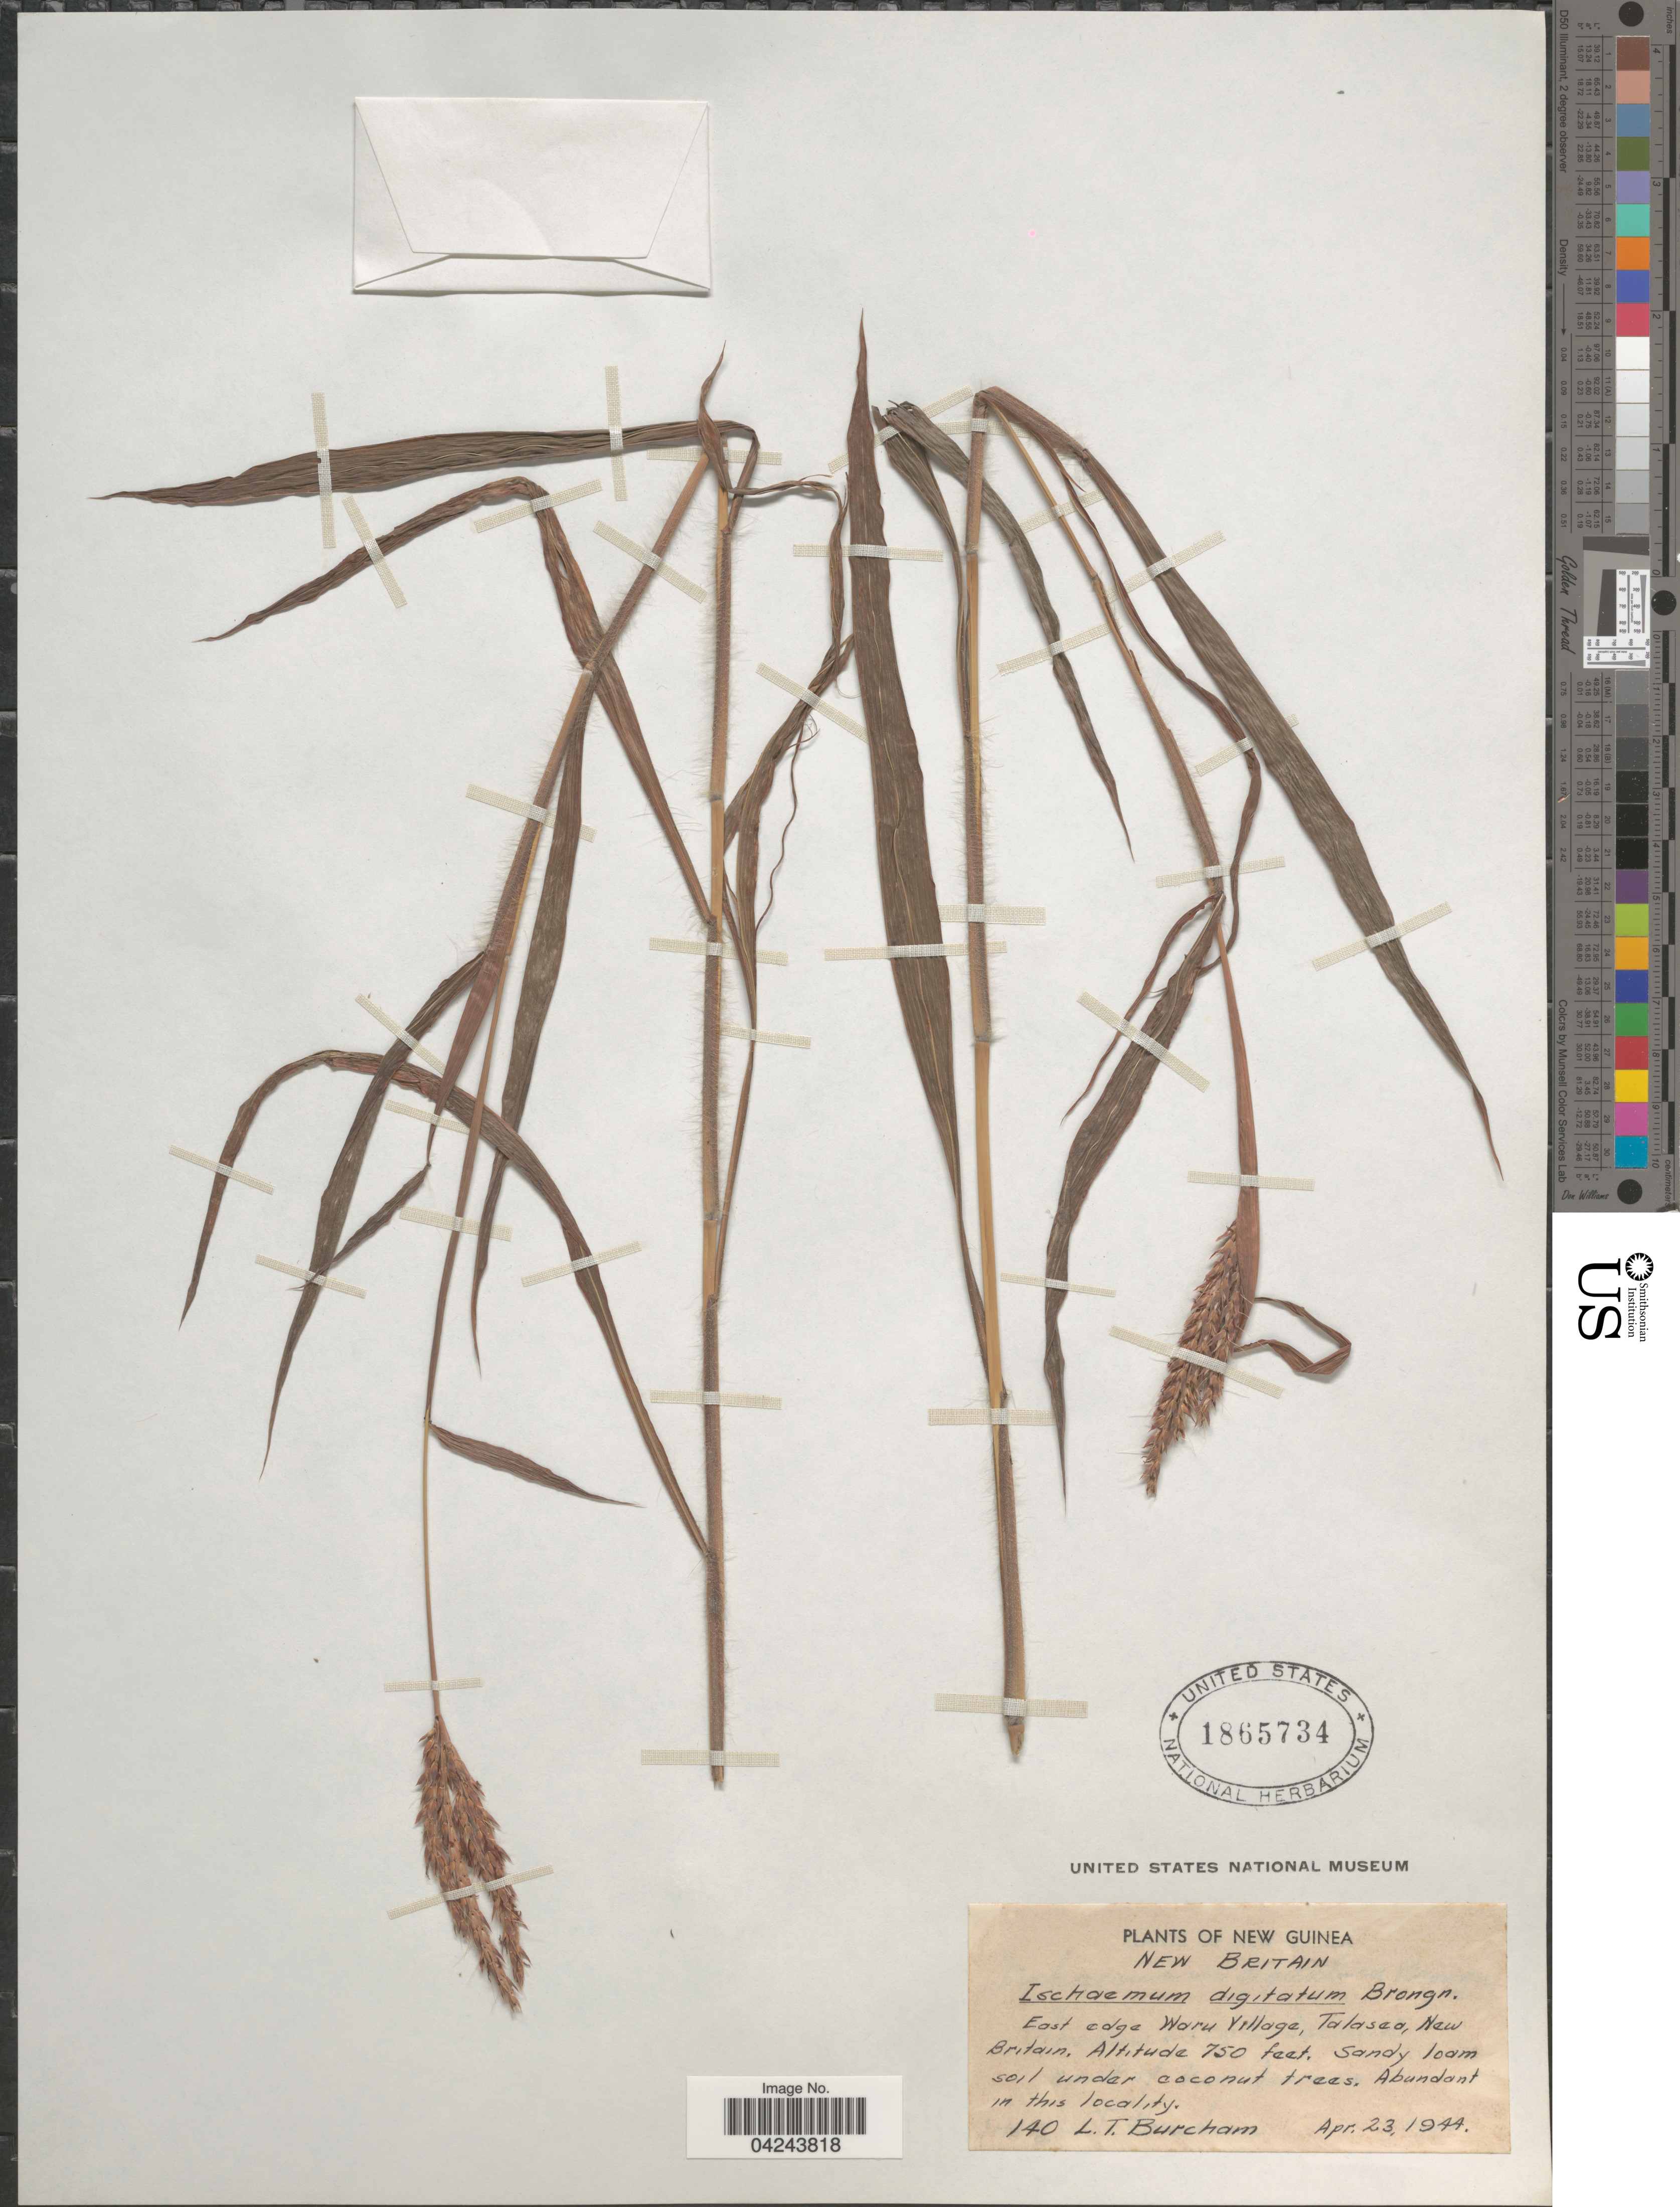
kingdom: Plantae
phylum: Tracheophyta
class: Liliopsida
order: Poales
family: Poaceae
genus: Ischaemum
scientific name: Ischaemum polystachyum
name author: J. Presl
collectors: L. Burcham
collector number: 140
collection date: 1944-04-23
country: Papua New Guinea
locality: New Britain. East edge Waru Village, Talasea.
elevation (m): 229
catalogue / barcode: US 1865734